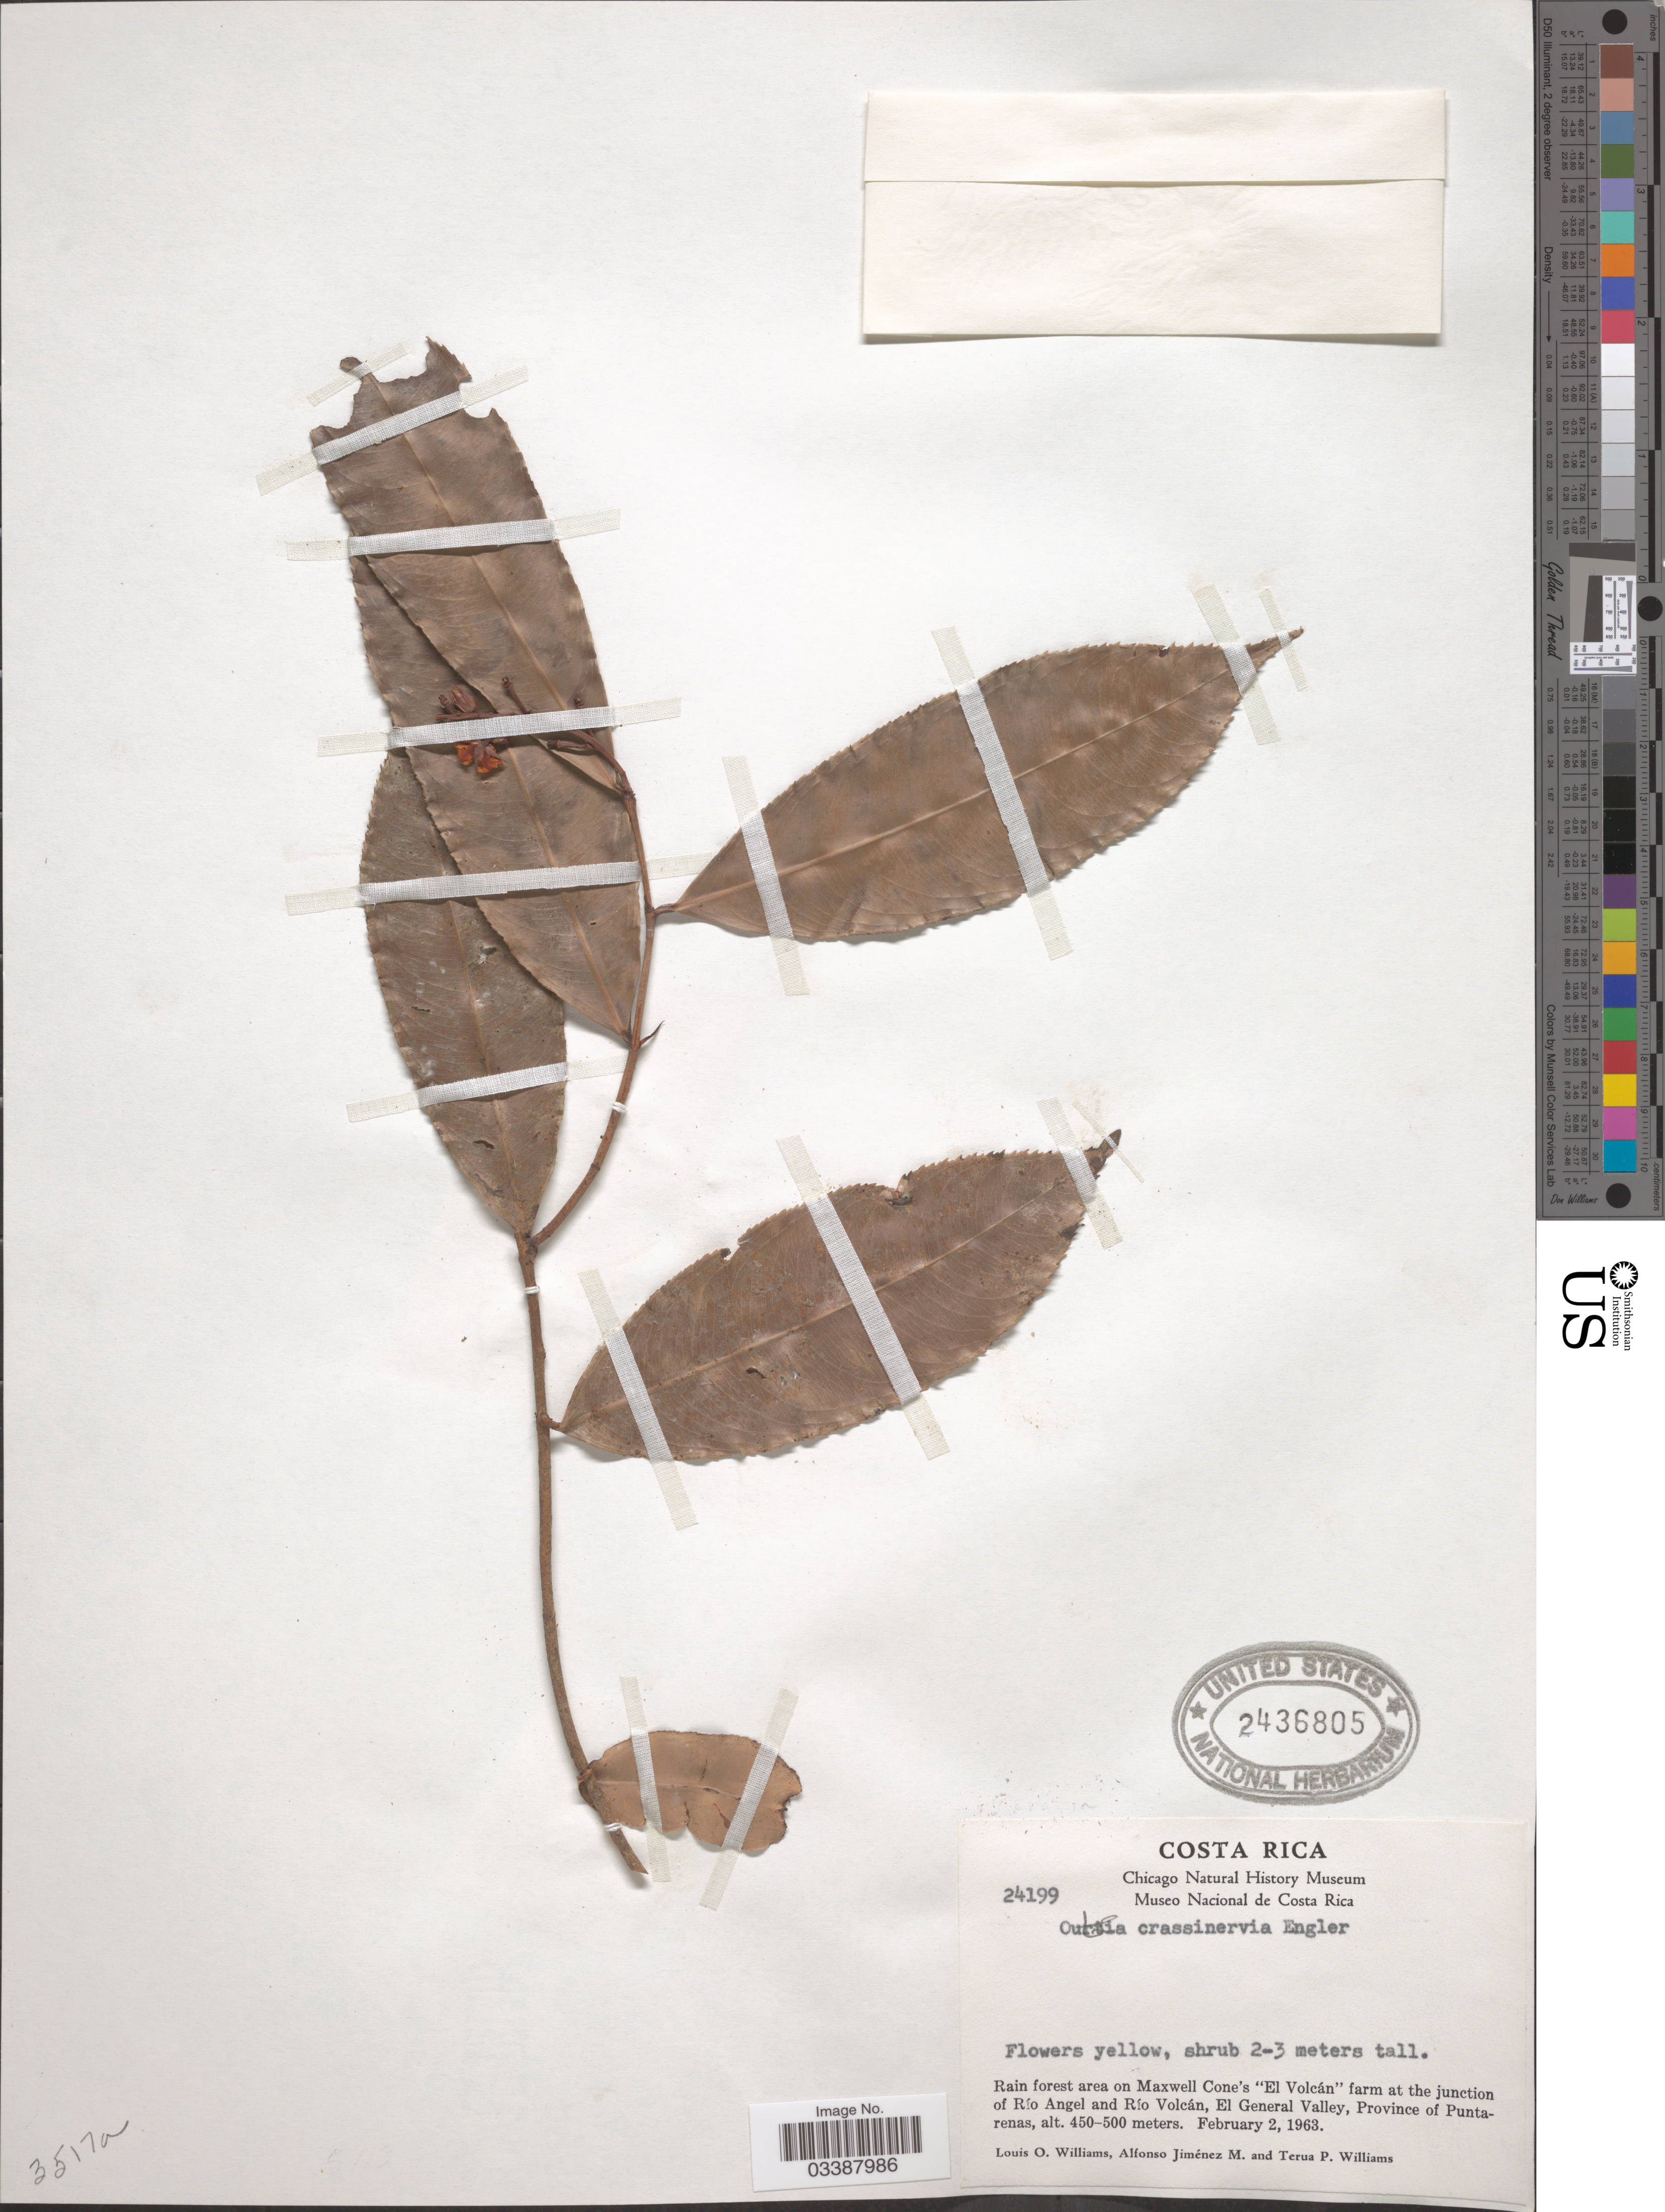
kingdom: Plantae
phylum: Tracheophyta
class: Magnoliopsida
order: Malpighiales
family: Ochnaceae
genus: Ouratea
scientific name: Ouratea crassinervia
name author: Engl.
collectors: L. O. Williams, A. Jimenez M. & T. Williams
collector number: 24199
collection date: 1963-02-02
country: Costa Rica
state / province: Puntarenas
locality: Rain forest area on Maxwell Cone's "El Volcan" farm at the junction of Río Angel and Río Volcán, El General Valley.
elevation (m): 450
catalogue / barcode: US 2436805